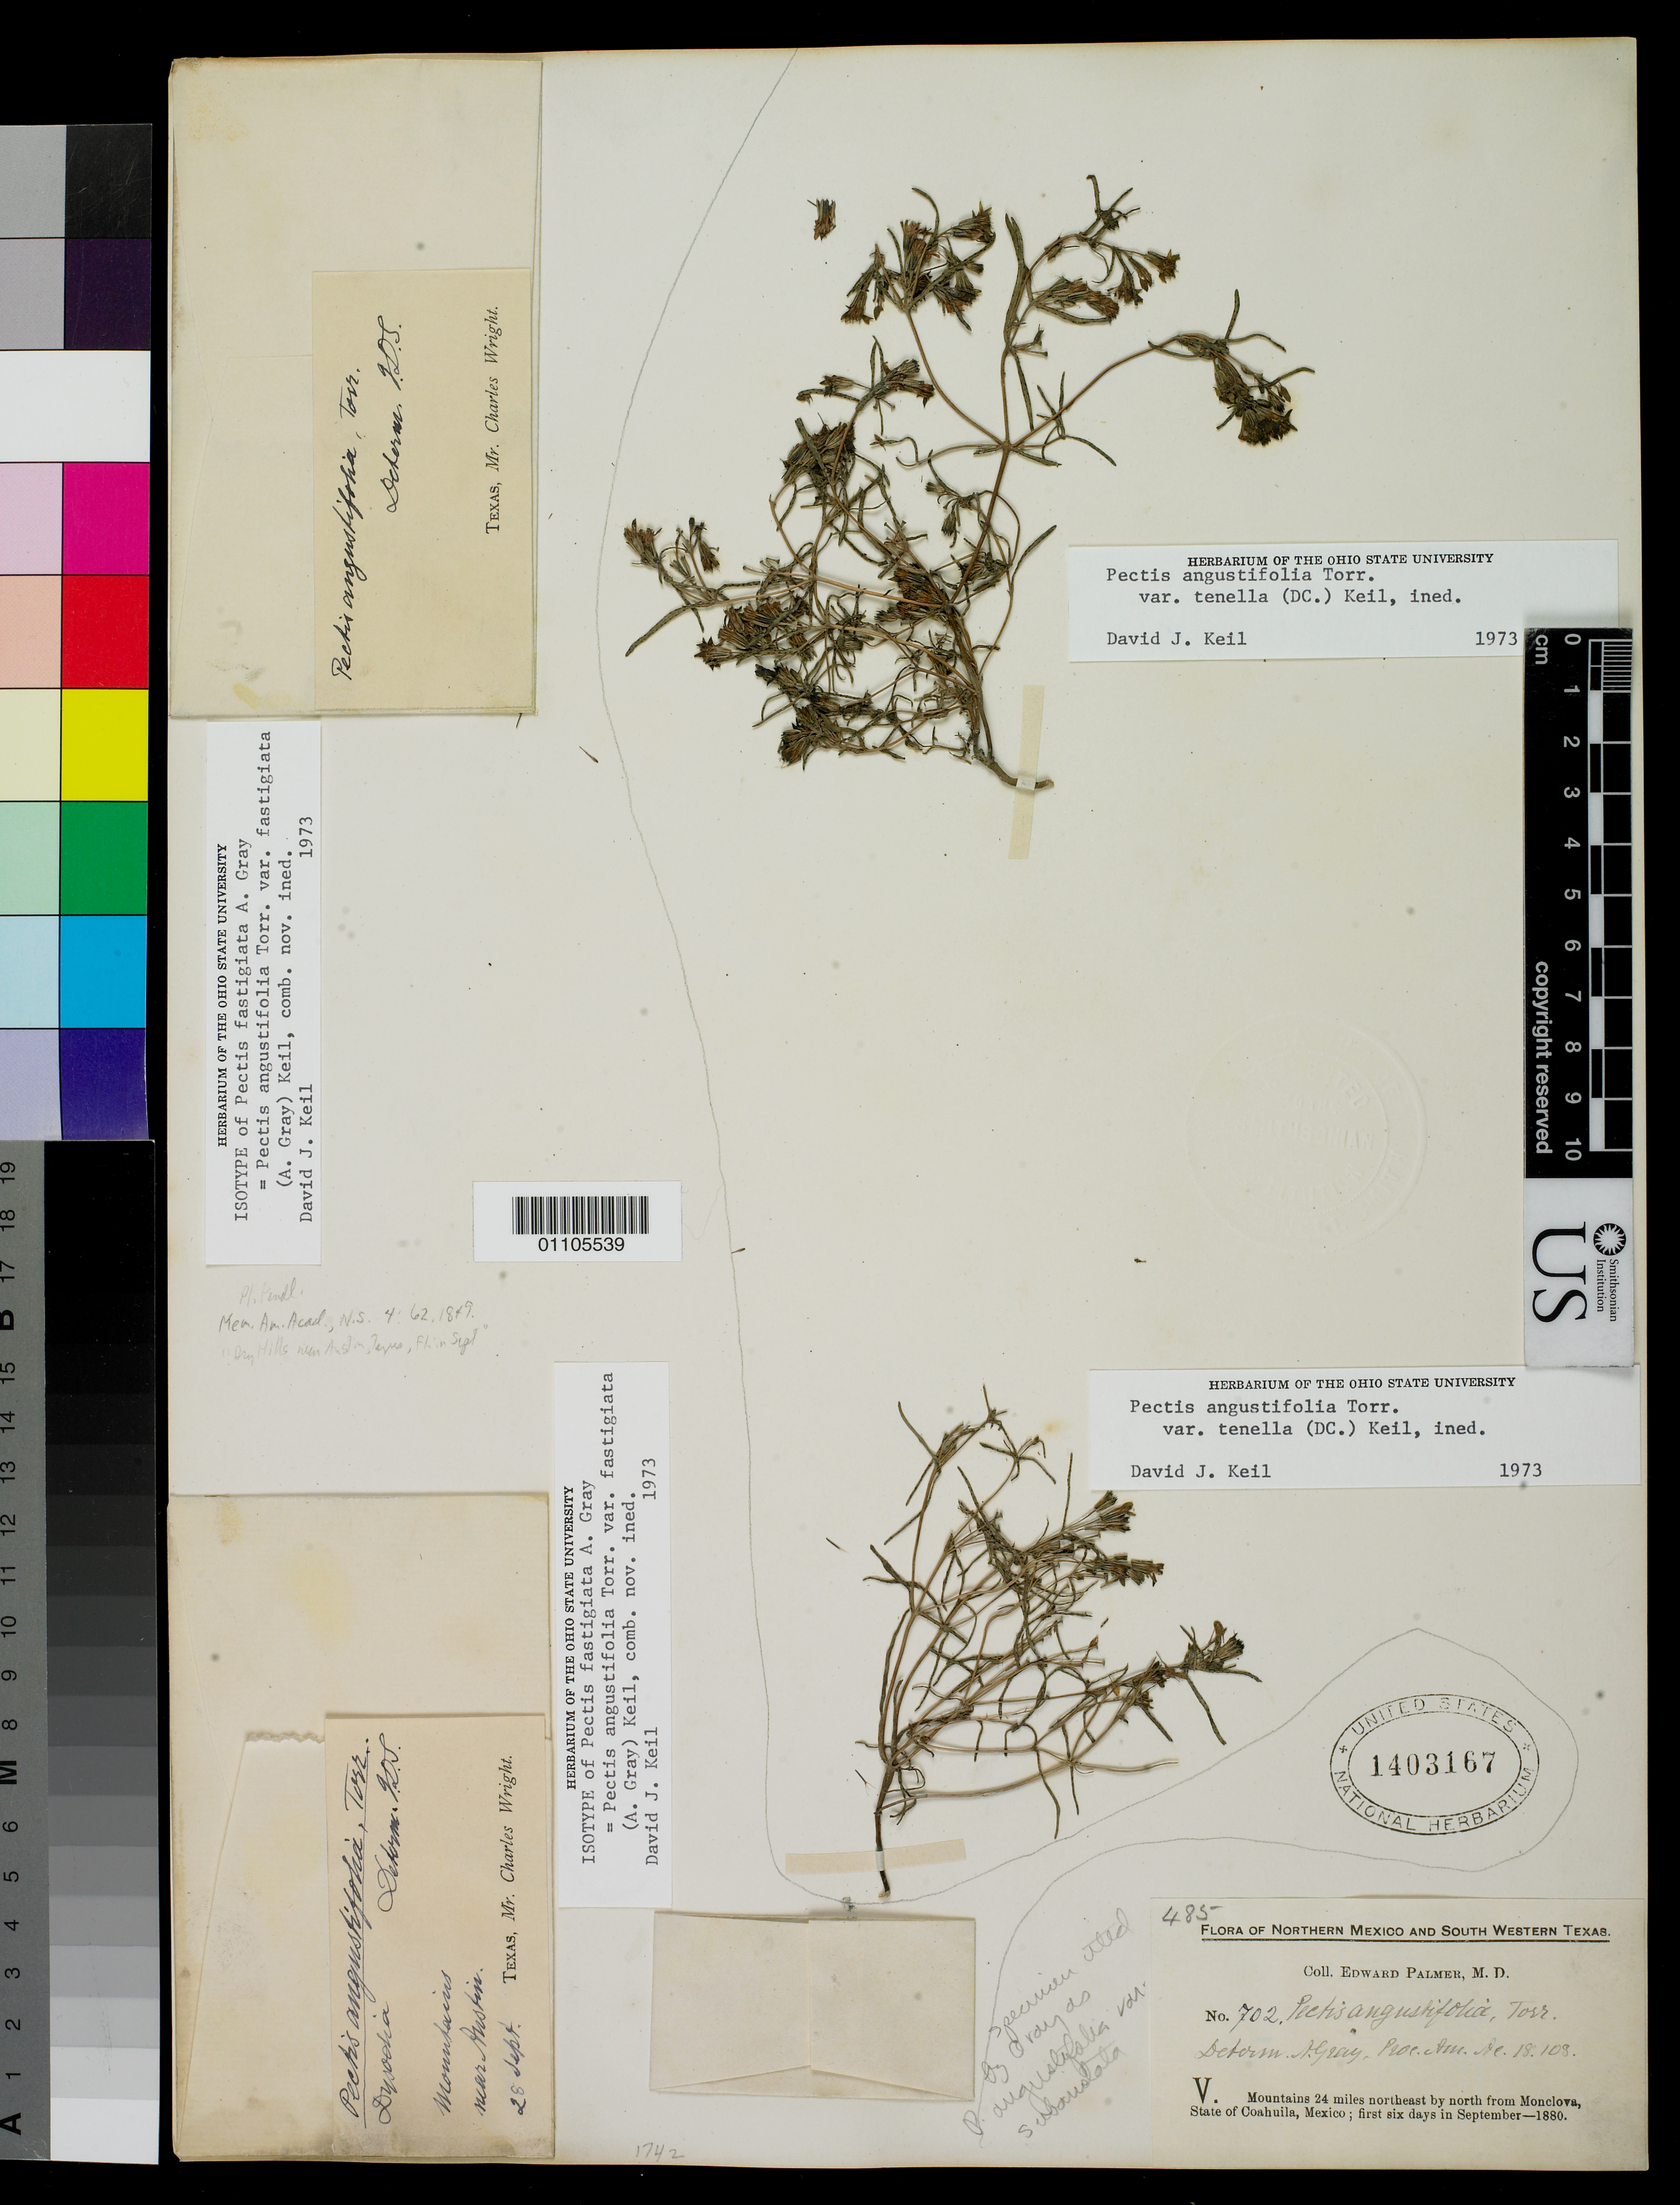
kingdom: Plantae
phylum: Tracheophyta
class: Magnoliopsida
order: Asterales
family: Asteraceae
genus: Pectis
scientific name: Pectis fastigiata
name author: A. Gray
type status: Isotype; Syntype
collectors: C. Wright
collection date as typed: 28 Sep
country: United States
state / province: Texas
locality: Near Austin.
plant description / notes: Mounted with non-type material of Pectis angustifolia Torr. (Palmer 702) on right-hand side of sheet.; Additional syntype of Pectis angustifolia var. subaristata A. Gray is filed separately under that name in the Type Herbarium.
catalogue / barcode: US 1403167